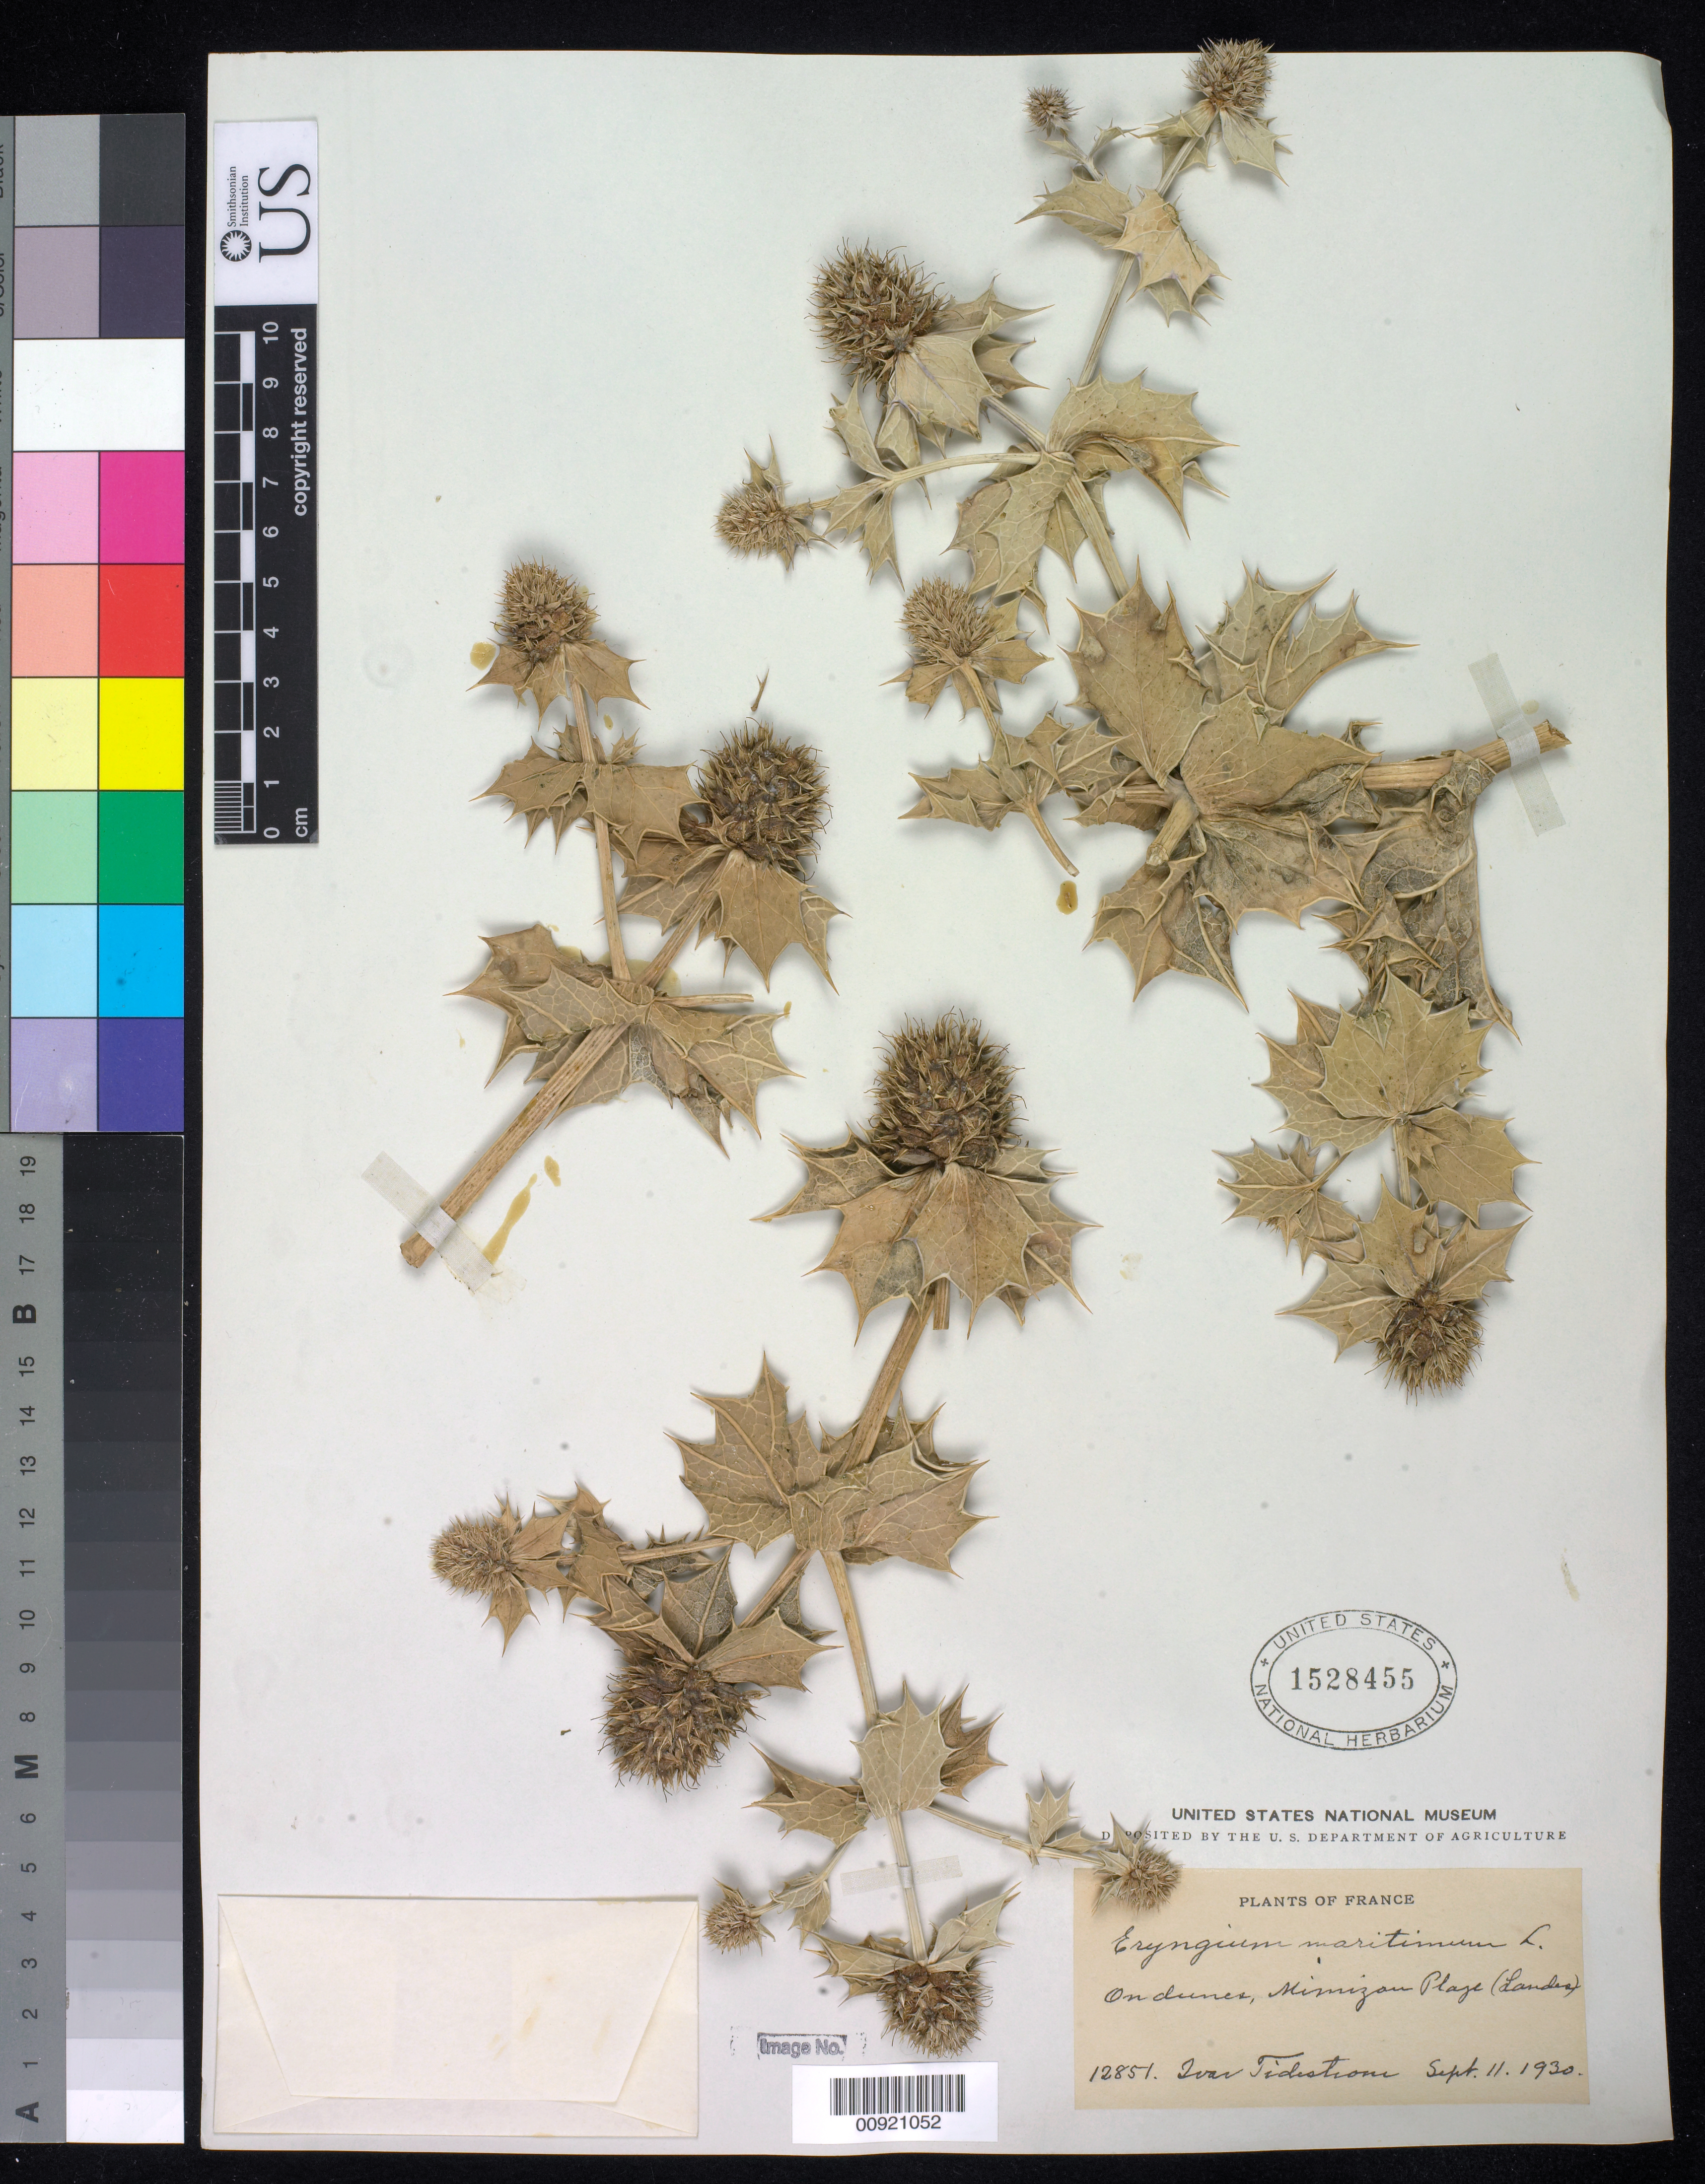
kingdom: Plantae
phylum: Tracheophyta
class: Magnoliopsida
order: Apiales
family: Apiaceae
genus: Eryngium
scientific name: Eryngium maritimum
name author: L.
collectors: I. F. Tidestrom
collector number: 12851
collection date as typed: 11 Sep 1930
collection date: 1930-09-11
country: France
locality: On dunes, Mimizan Plaze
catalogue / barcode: US 1528455